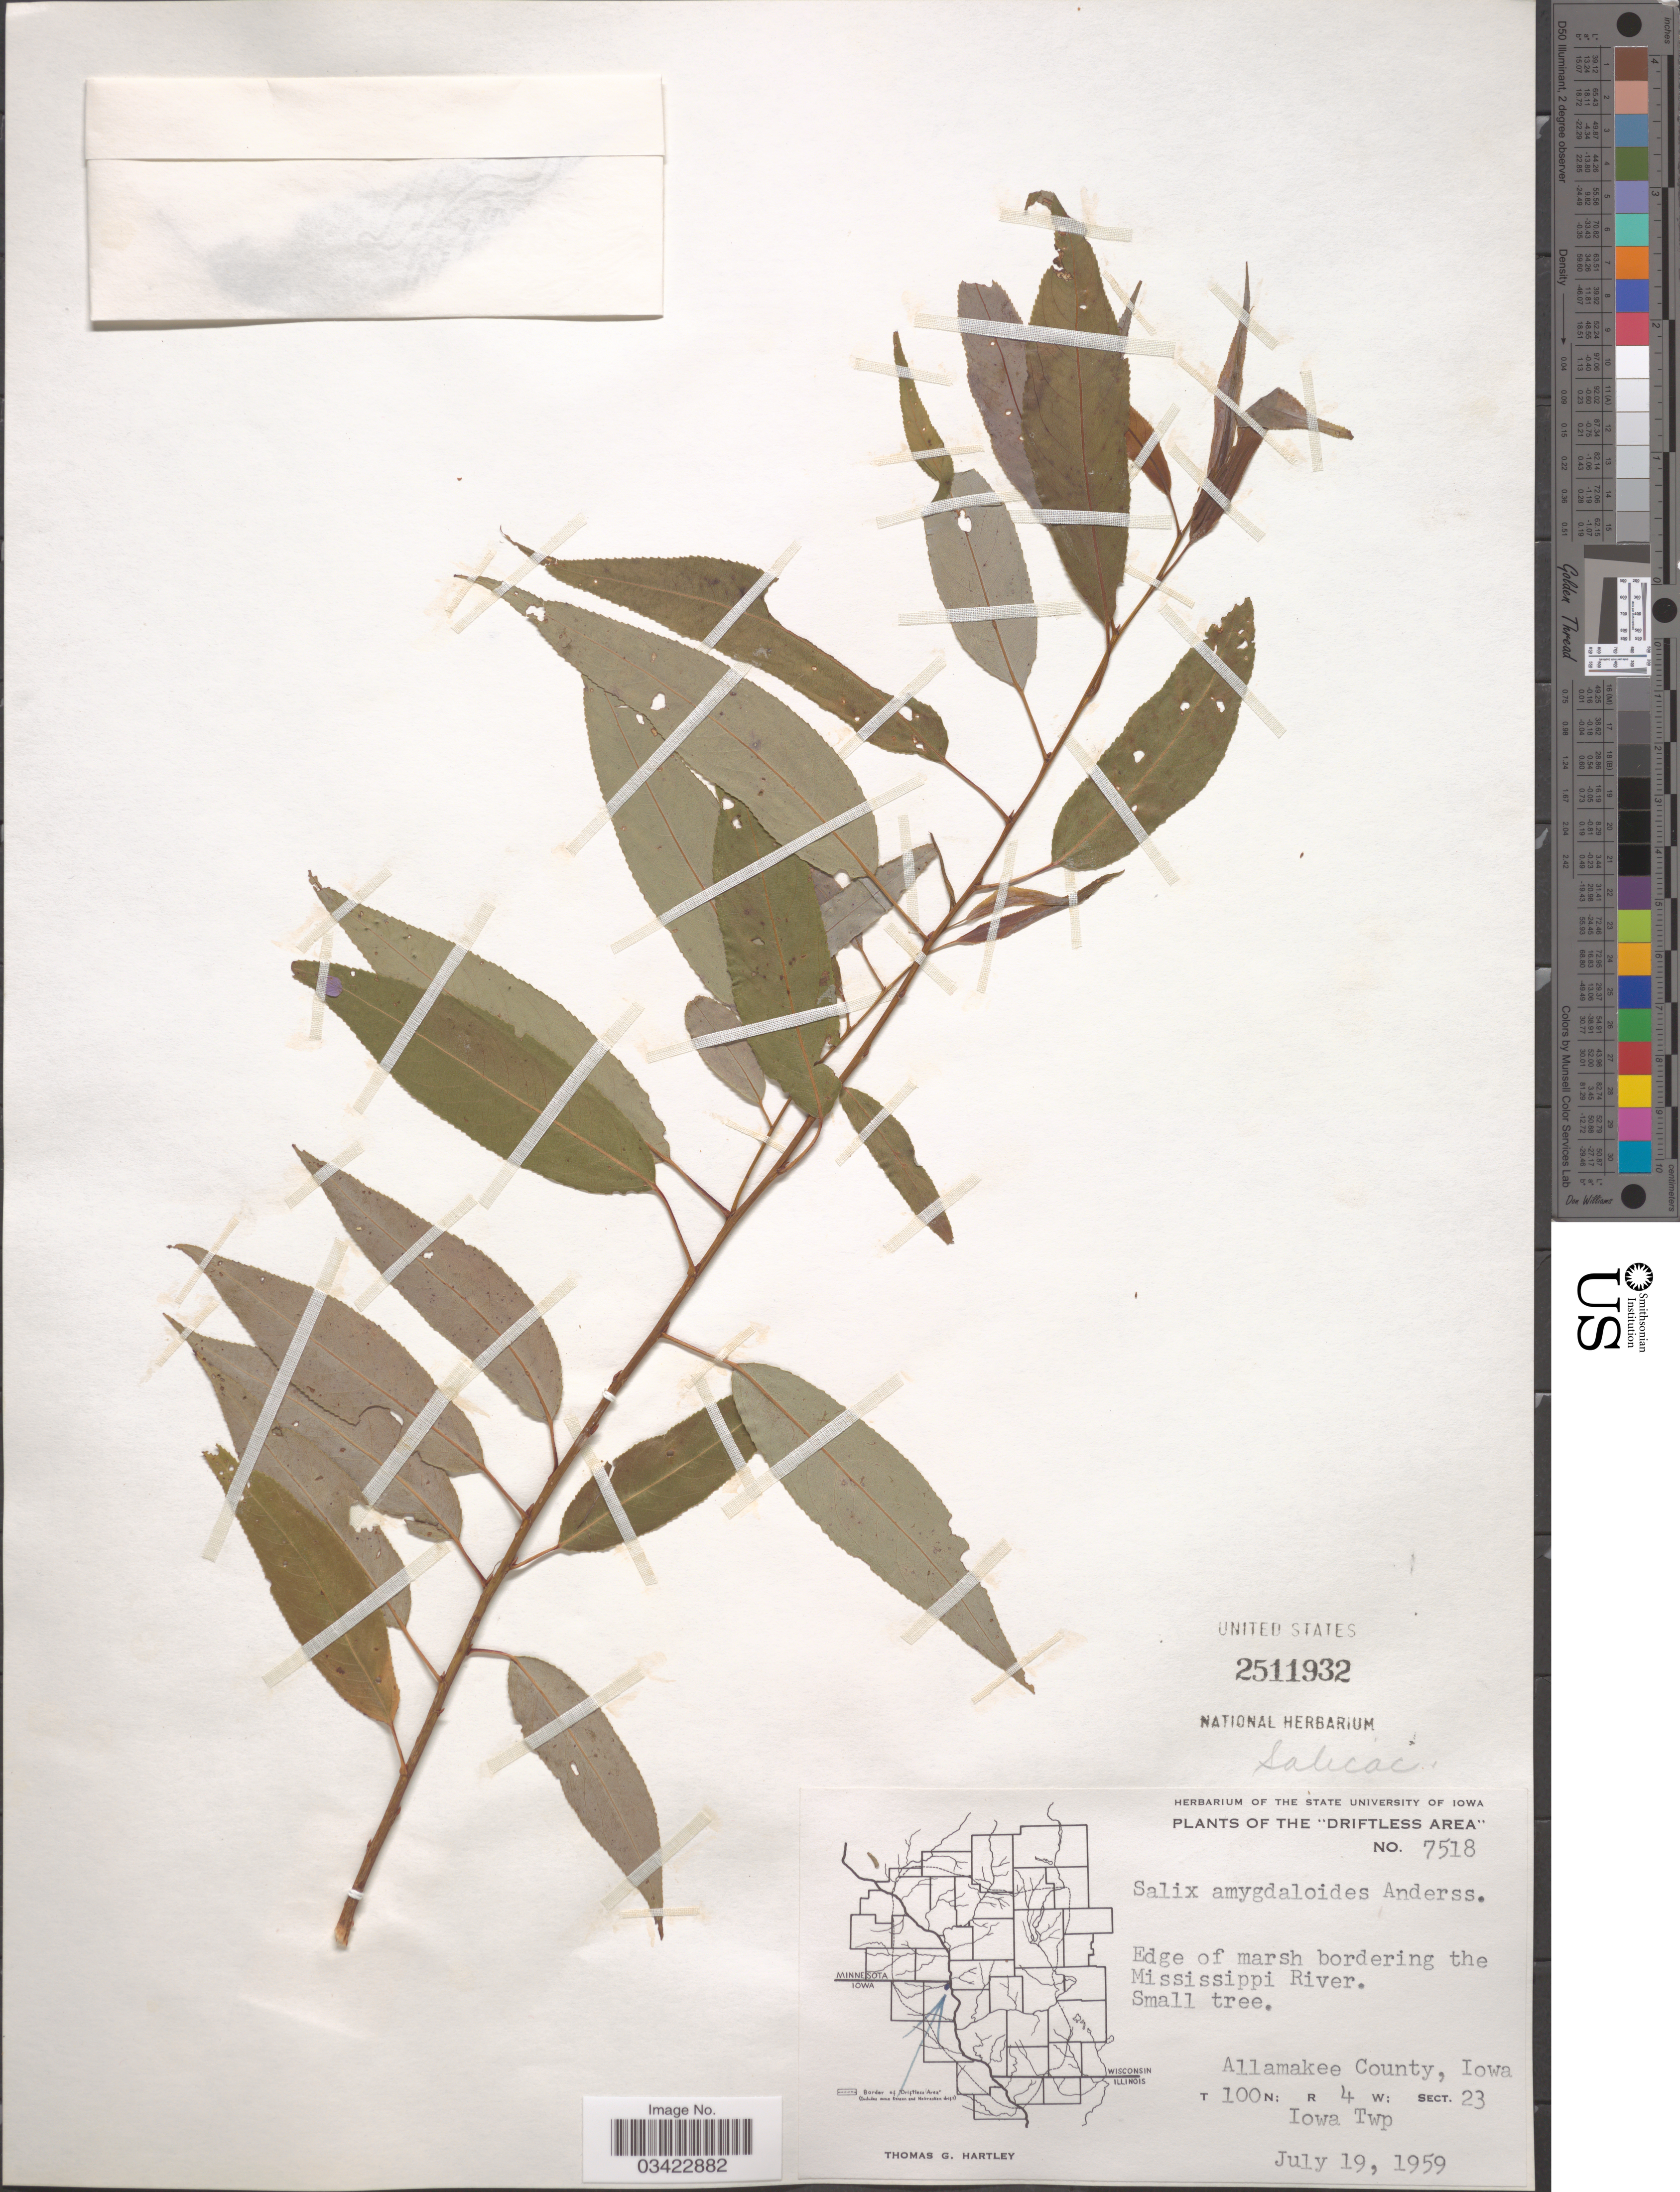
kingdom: Plantae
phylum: Tracheophyta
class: Magnoliopsida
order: Malpighiales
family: Salicaceae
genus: Salix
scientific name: Salix amygdaloides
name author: Andersson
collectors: T. G. Hartley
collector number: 7518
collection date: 1959-07-19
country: United States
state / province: Iowa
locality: Driftless Area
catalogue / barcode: US 2511932